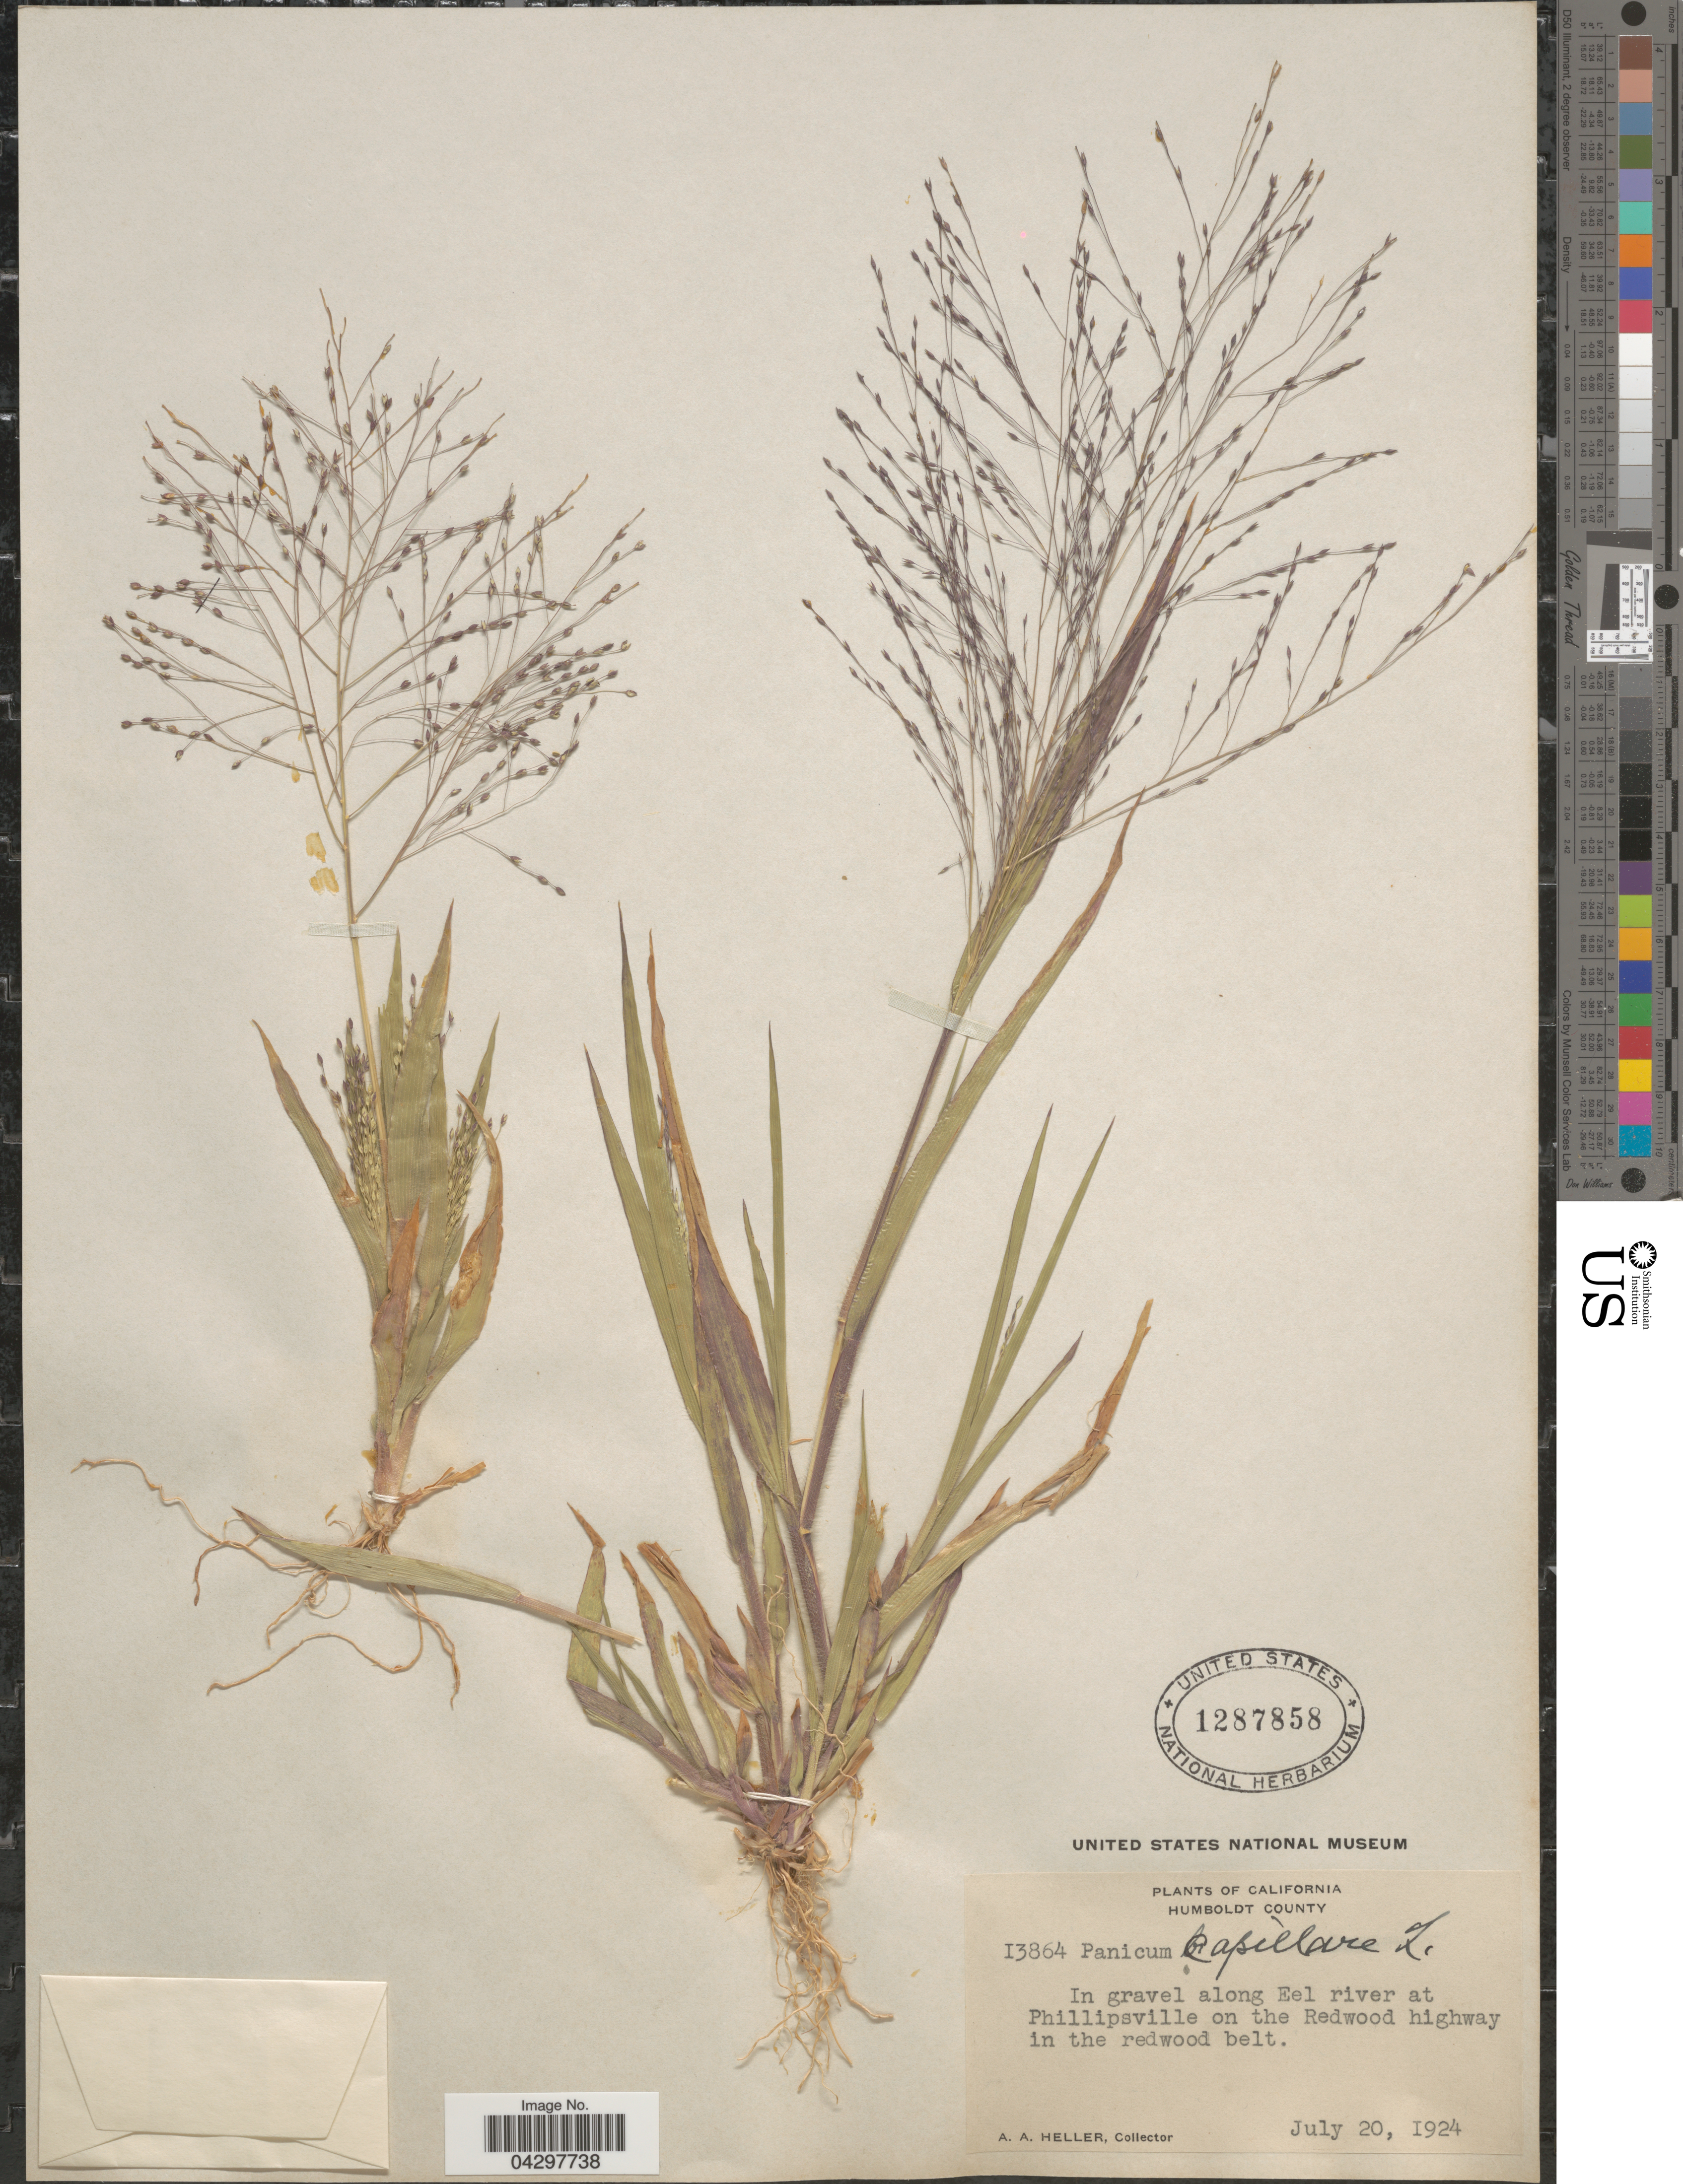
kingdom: Plantae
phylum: Tracheophyta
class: Liliopsida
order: Poales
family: Poaceae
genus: Panicum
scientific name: Panicum capillare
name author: L.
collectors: A. A. Heller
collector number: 13864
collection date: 1924-07-20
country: United States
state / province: California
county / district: Humboldt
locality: Humboldt County. In gravel along Eel river at Phillipsville on the Redwood highway in the redwood belt.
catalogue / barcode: US 1287858